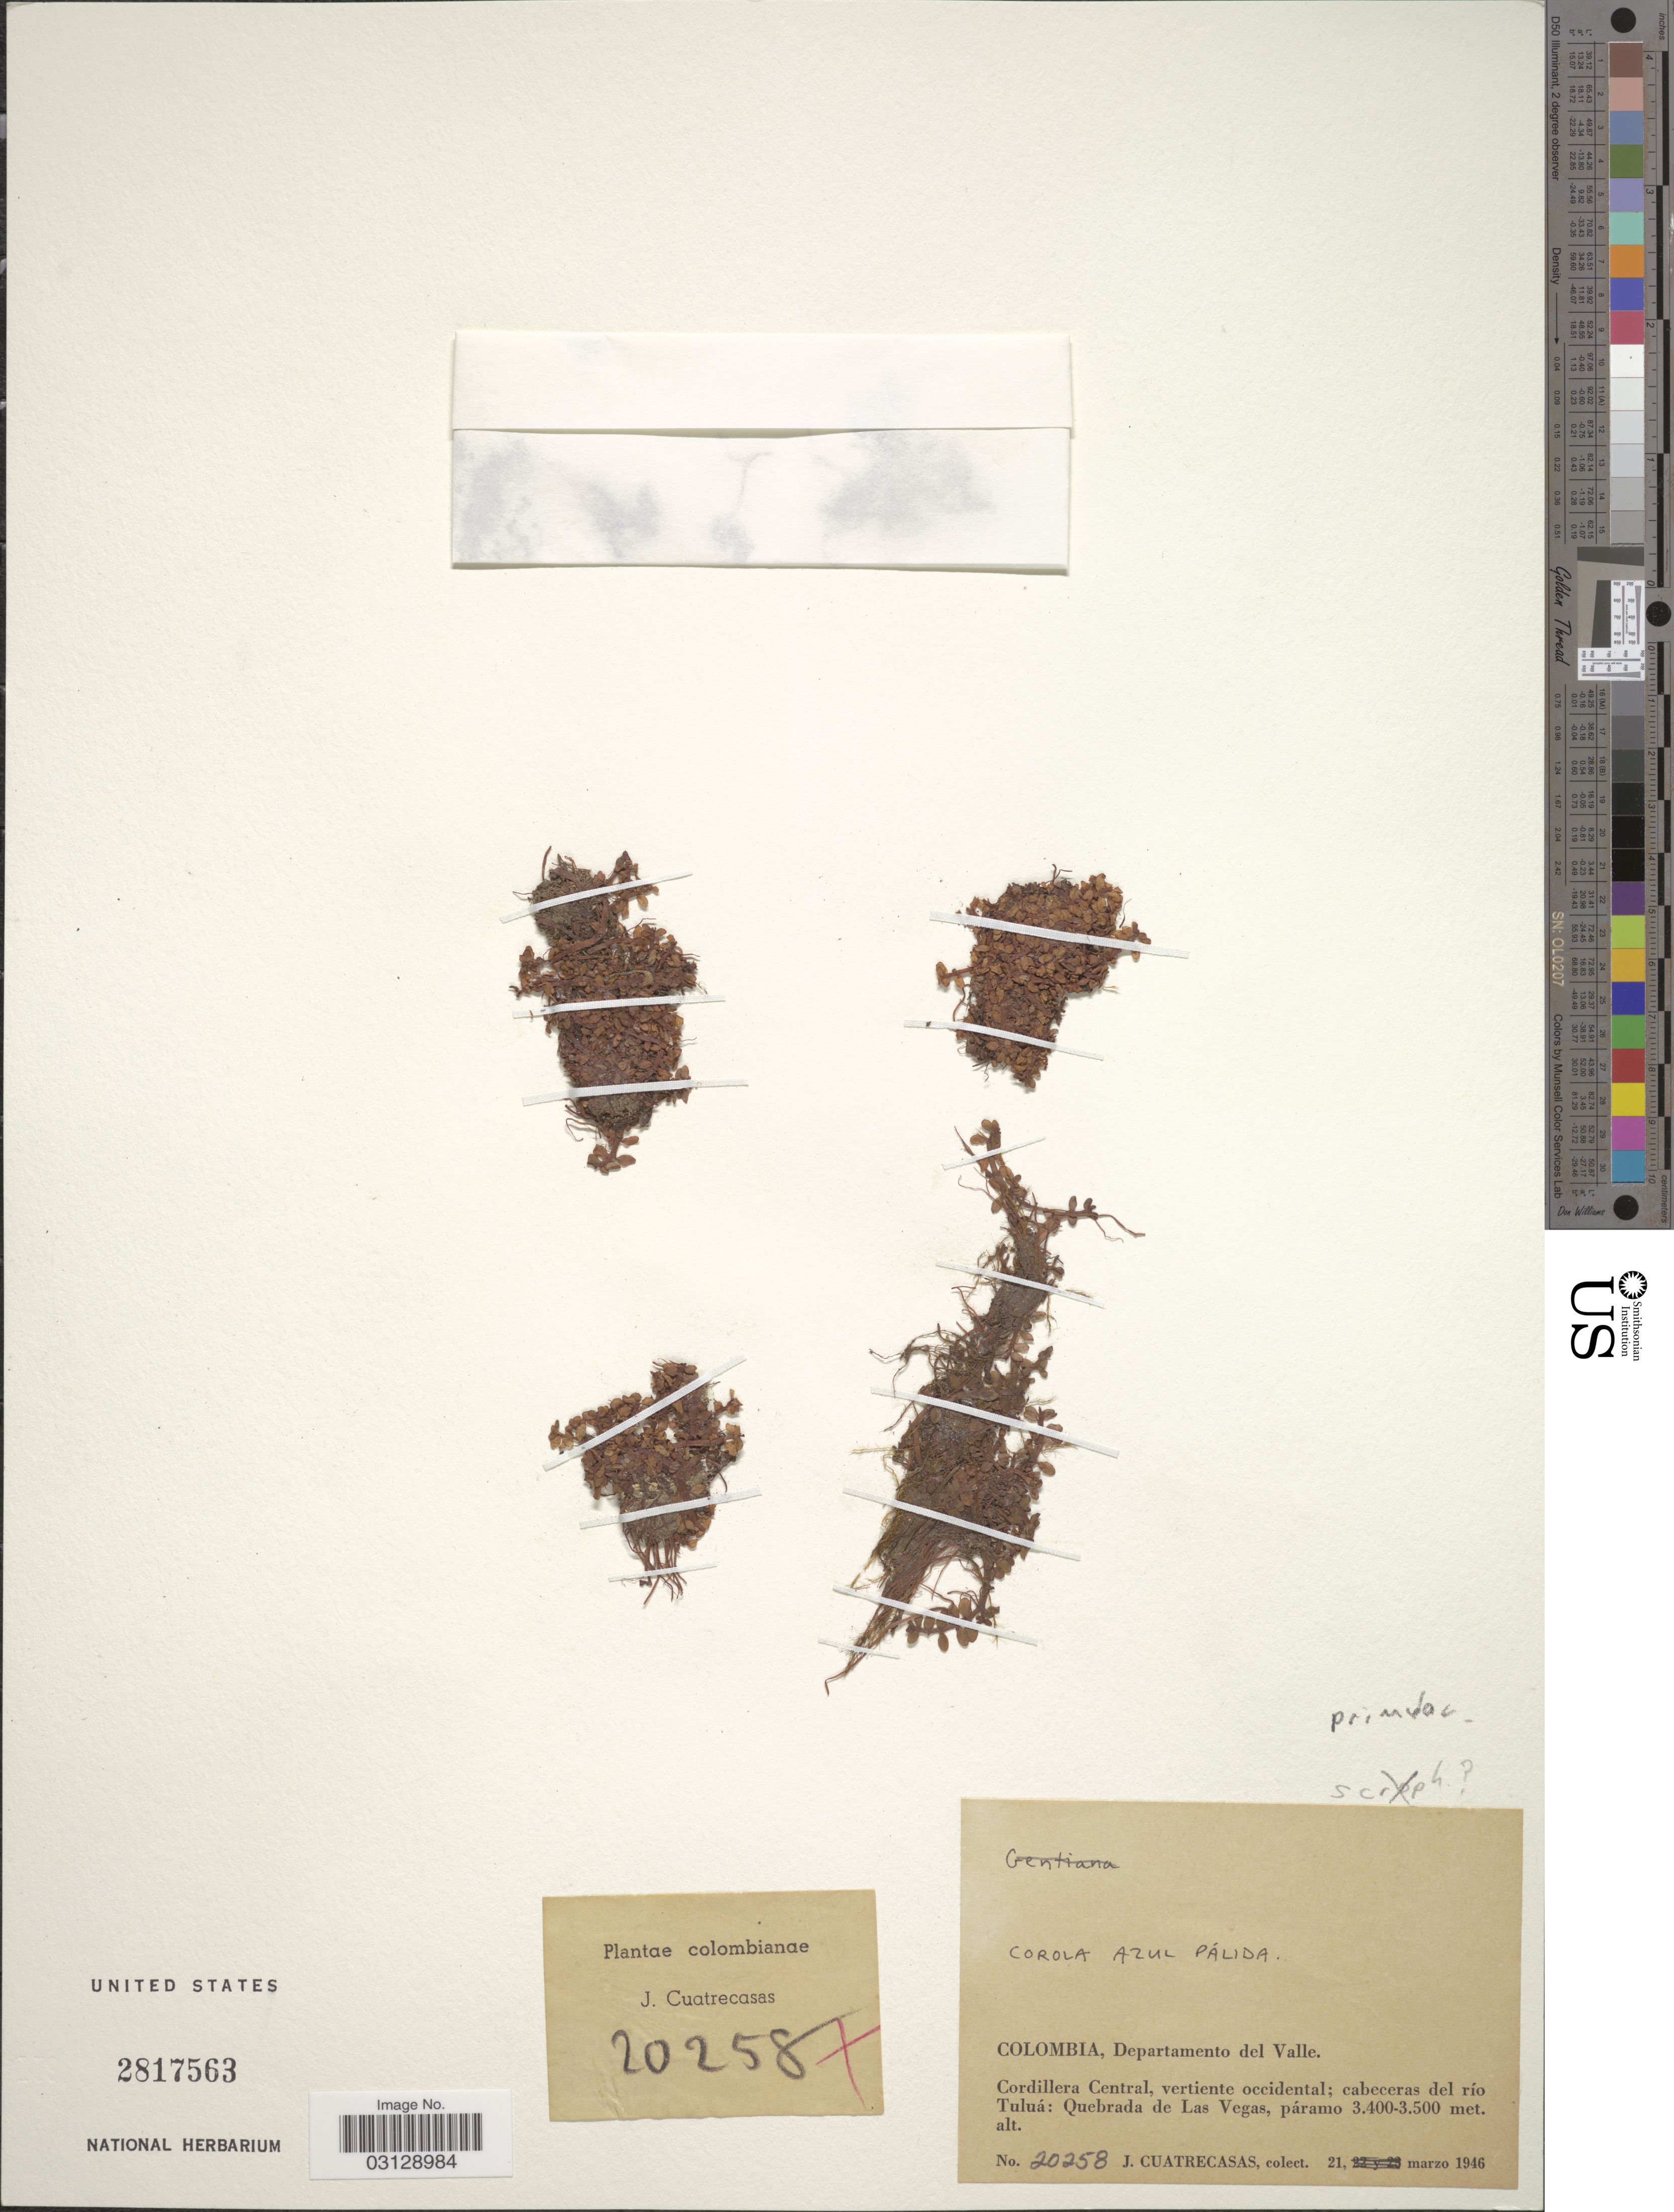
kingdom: Plantae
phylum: Tracheophyta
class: Magnoliopsida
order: Ericales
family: Primulaceae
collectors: J. Cuatrecasas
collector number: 20258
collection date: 1946-03-21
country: Colombia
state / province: Valle del Cauca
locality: Departamento del Valle. Cordillera Central, vertiente occidental; cabeceras del río Tuluá: Quebrada de Las Vegas, páramo.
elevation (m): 3400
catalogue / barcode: US 2817563